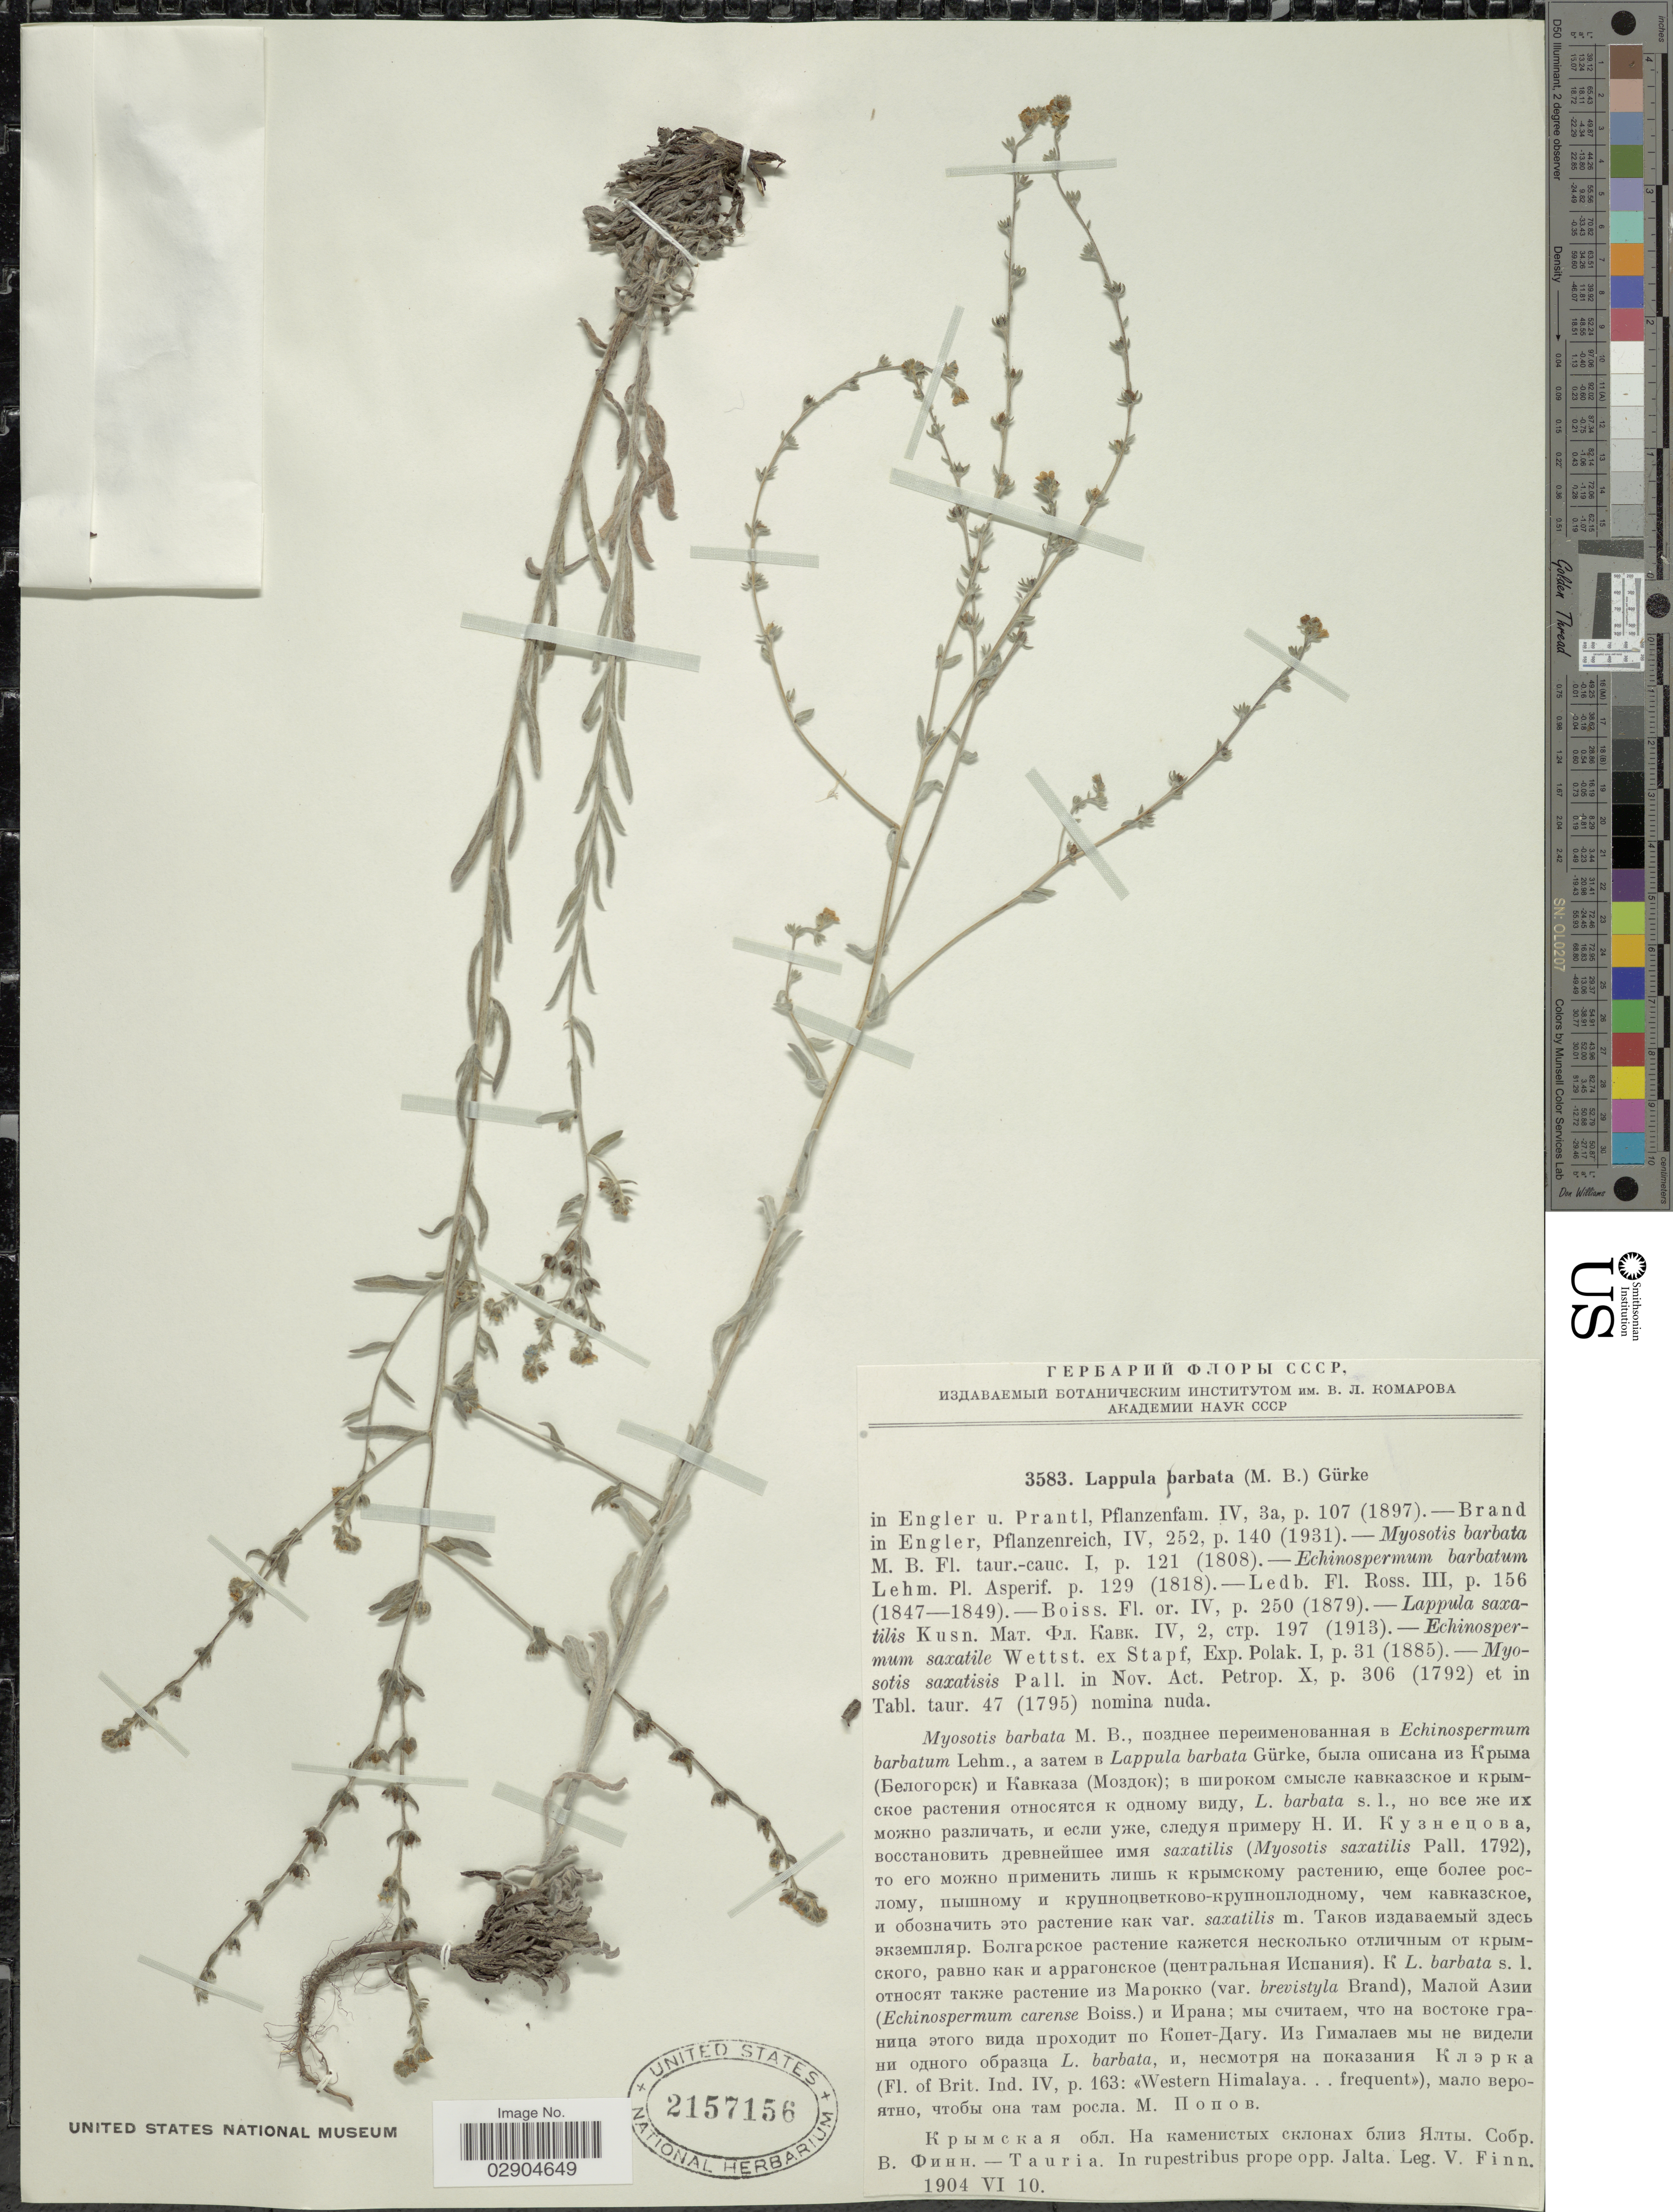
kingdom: Plantae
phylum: Tracheophyta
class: Magnoliopsida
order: Boraginales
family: Boraginaceae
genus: Lappula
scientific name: Lappula barbata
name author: (M. Bieb.) Gürke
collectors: V. Finn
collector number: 3583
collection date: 1904-06-10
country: Turkey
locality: Tauria. Inrupestribus prope opp. Jalta.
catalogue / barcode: US 2157156